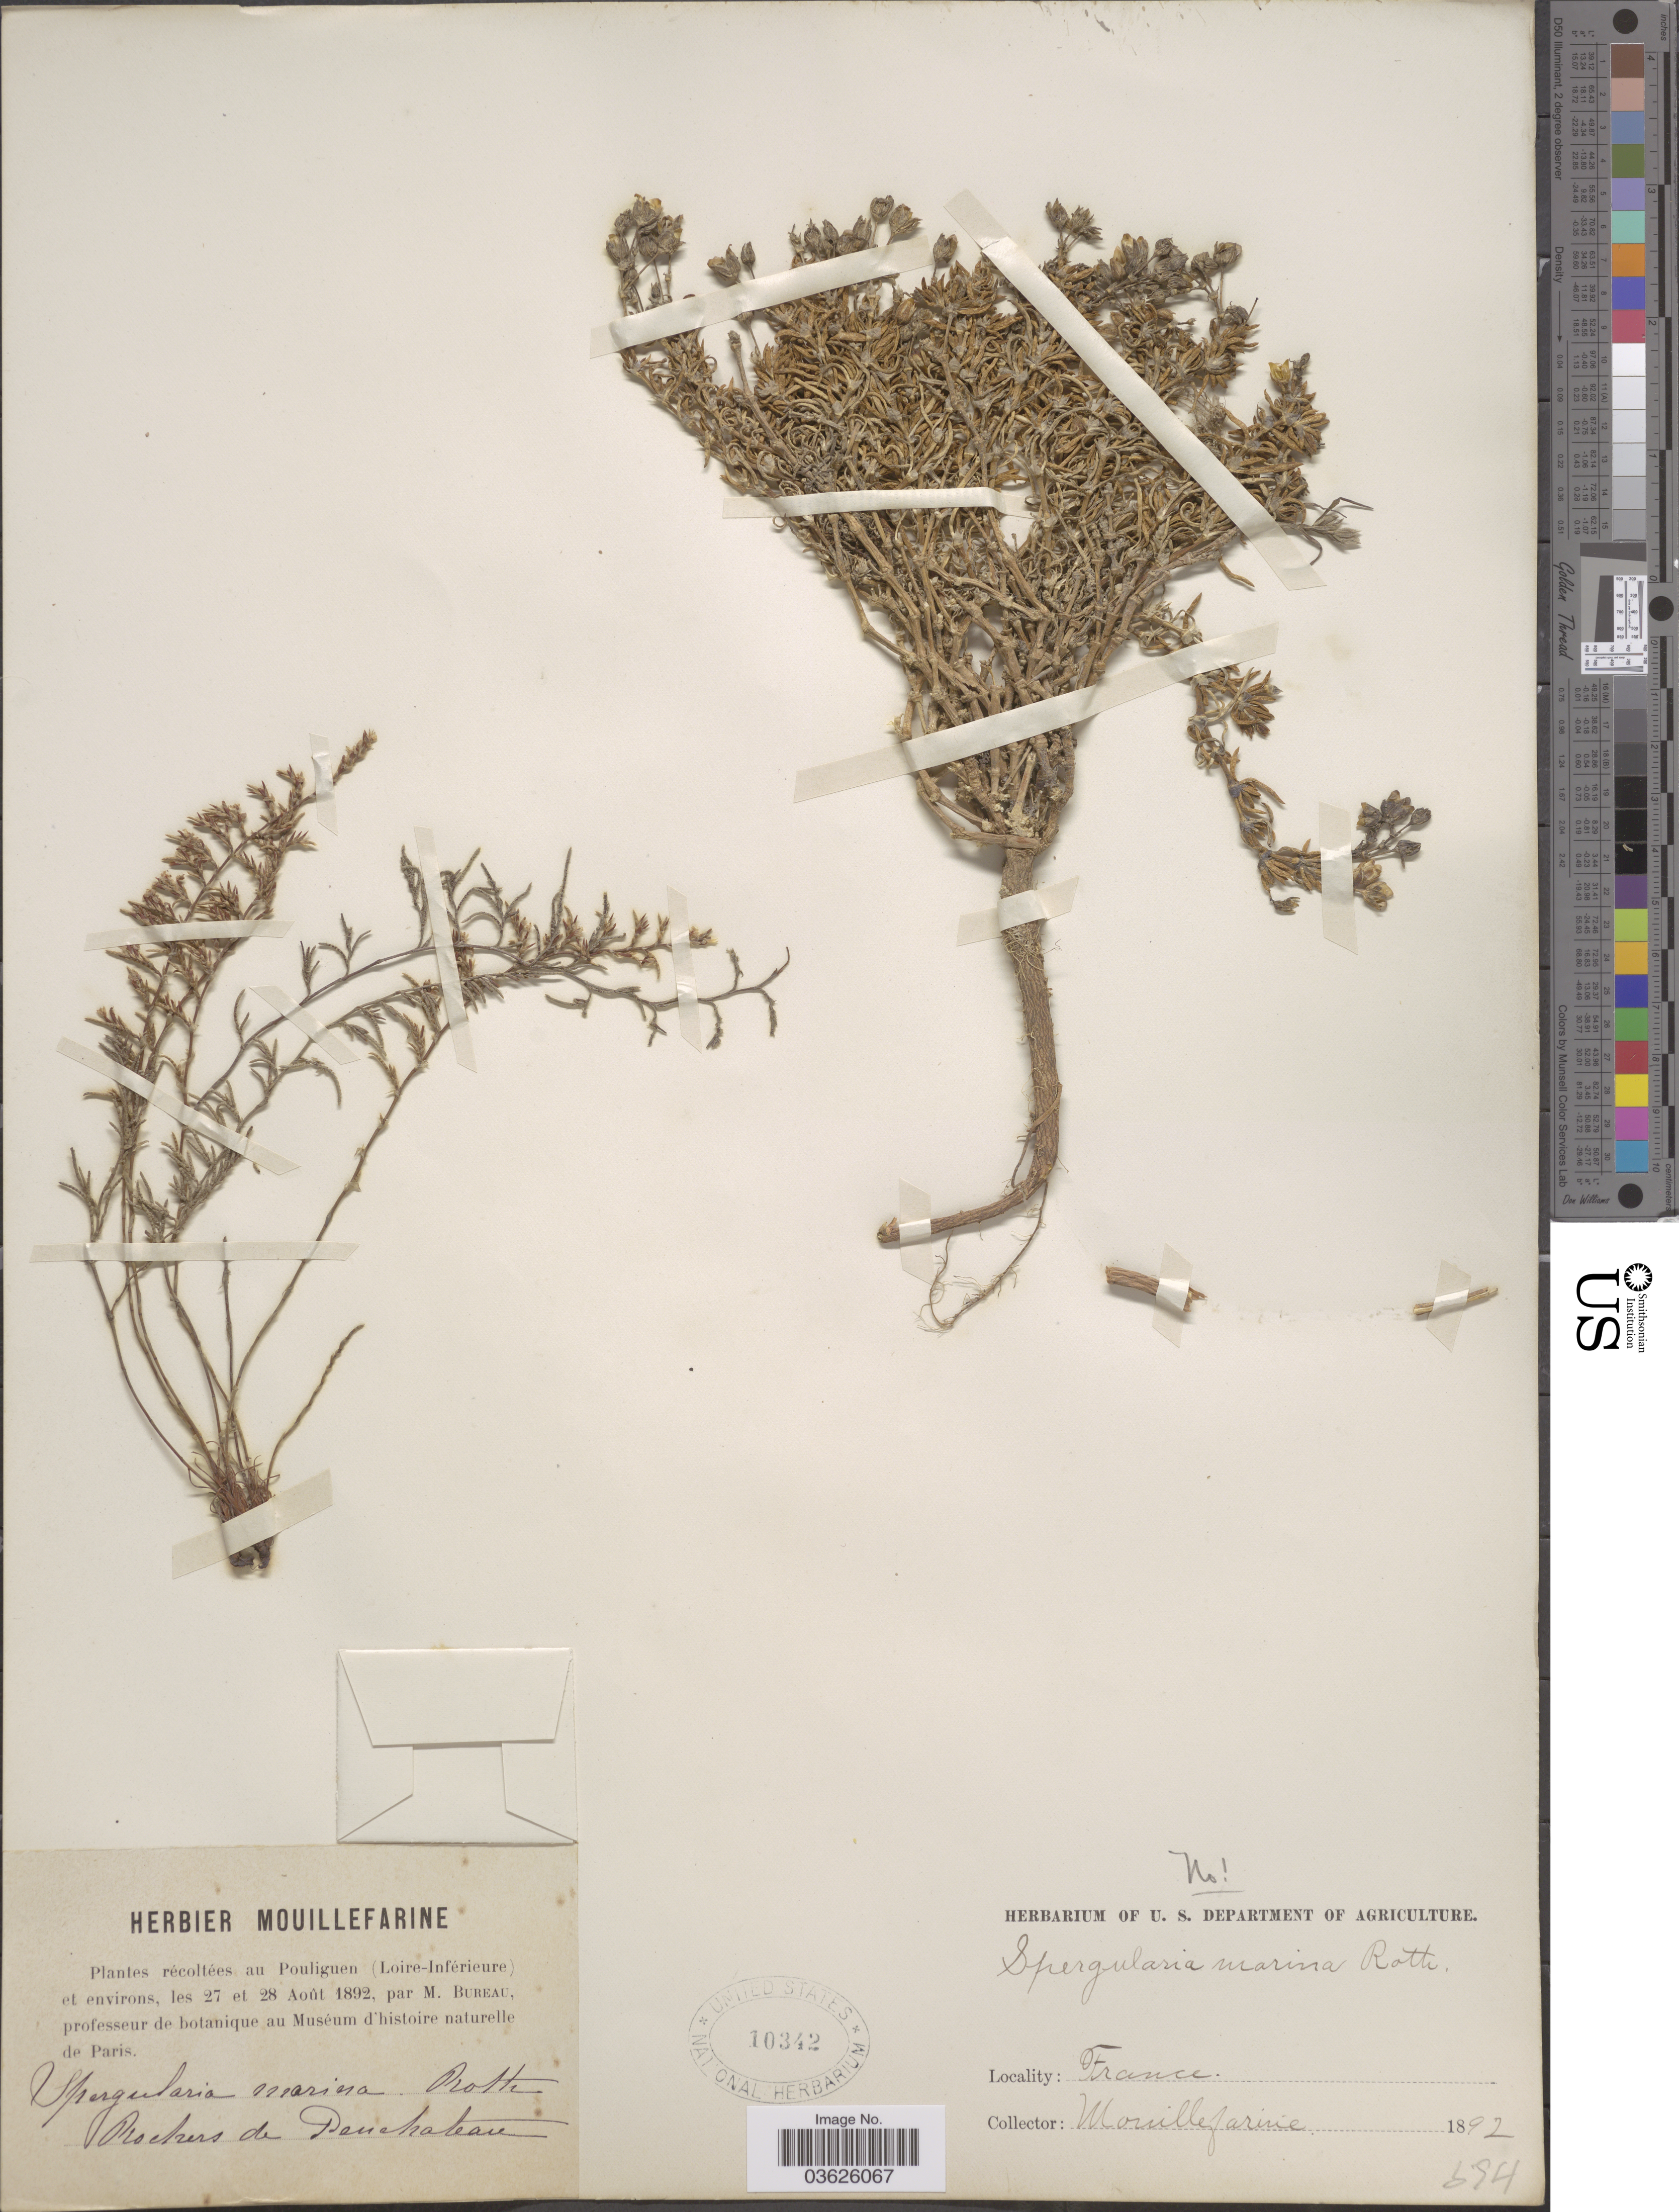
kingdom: Plantae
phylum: Tracheophyta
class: Magnoliopsida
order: Caryophyllales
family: Caryophyllaceae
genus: Tissa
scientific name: Tissa sp.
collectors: A. Mouillefarine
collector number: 694*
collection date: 1892-08-27/1892-08-28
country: France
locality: Au Pouliguen (Loire-Inférieure) et environs. Rochers de Penchateau.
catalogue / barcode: US 10342